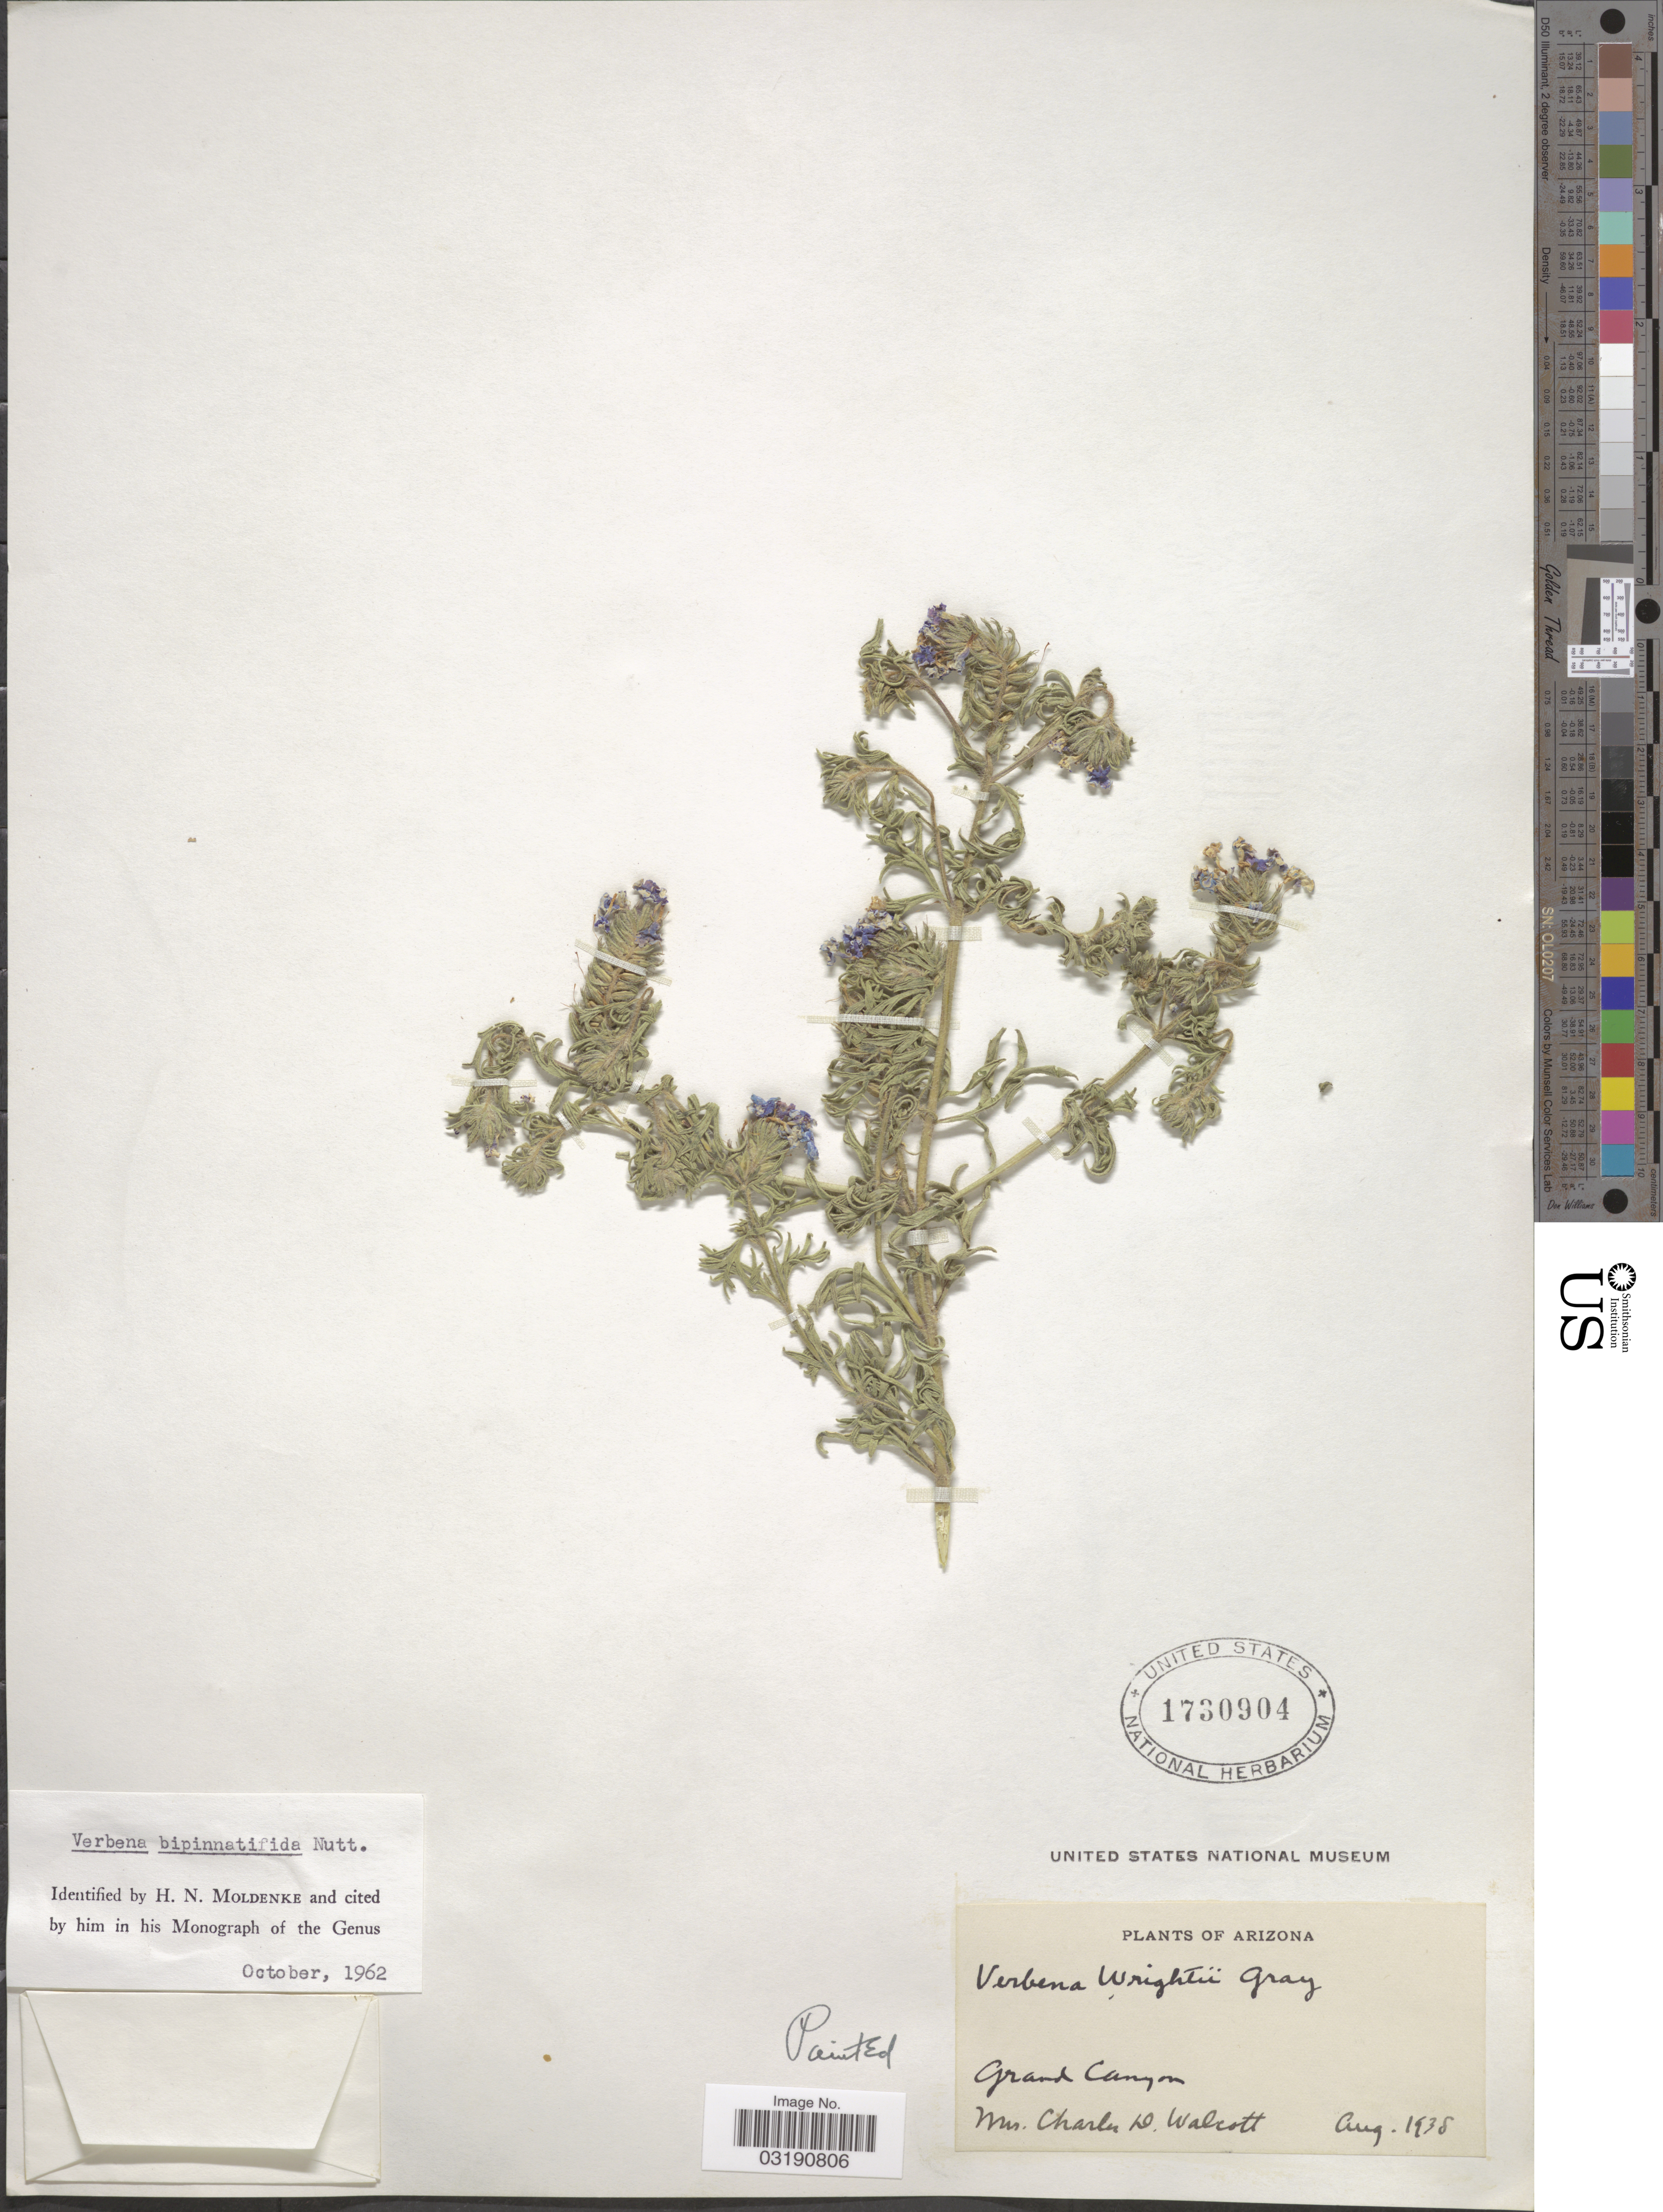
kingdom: Plantae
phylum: Tracheophyta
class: Magnoliopsida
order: Lamiales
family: Verbenaceae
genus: Verbena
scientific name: Verbena bipinnatifida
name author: (Schauer) Nutt.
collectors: C. Walcott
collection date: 1938-08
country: United States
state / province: Arizona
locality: Grand Canyon.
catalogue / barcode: US 1730904